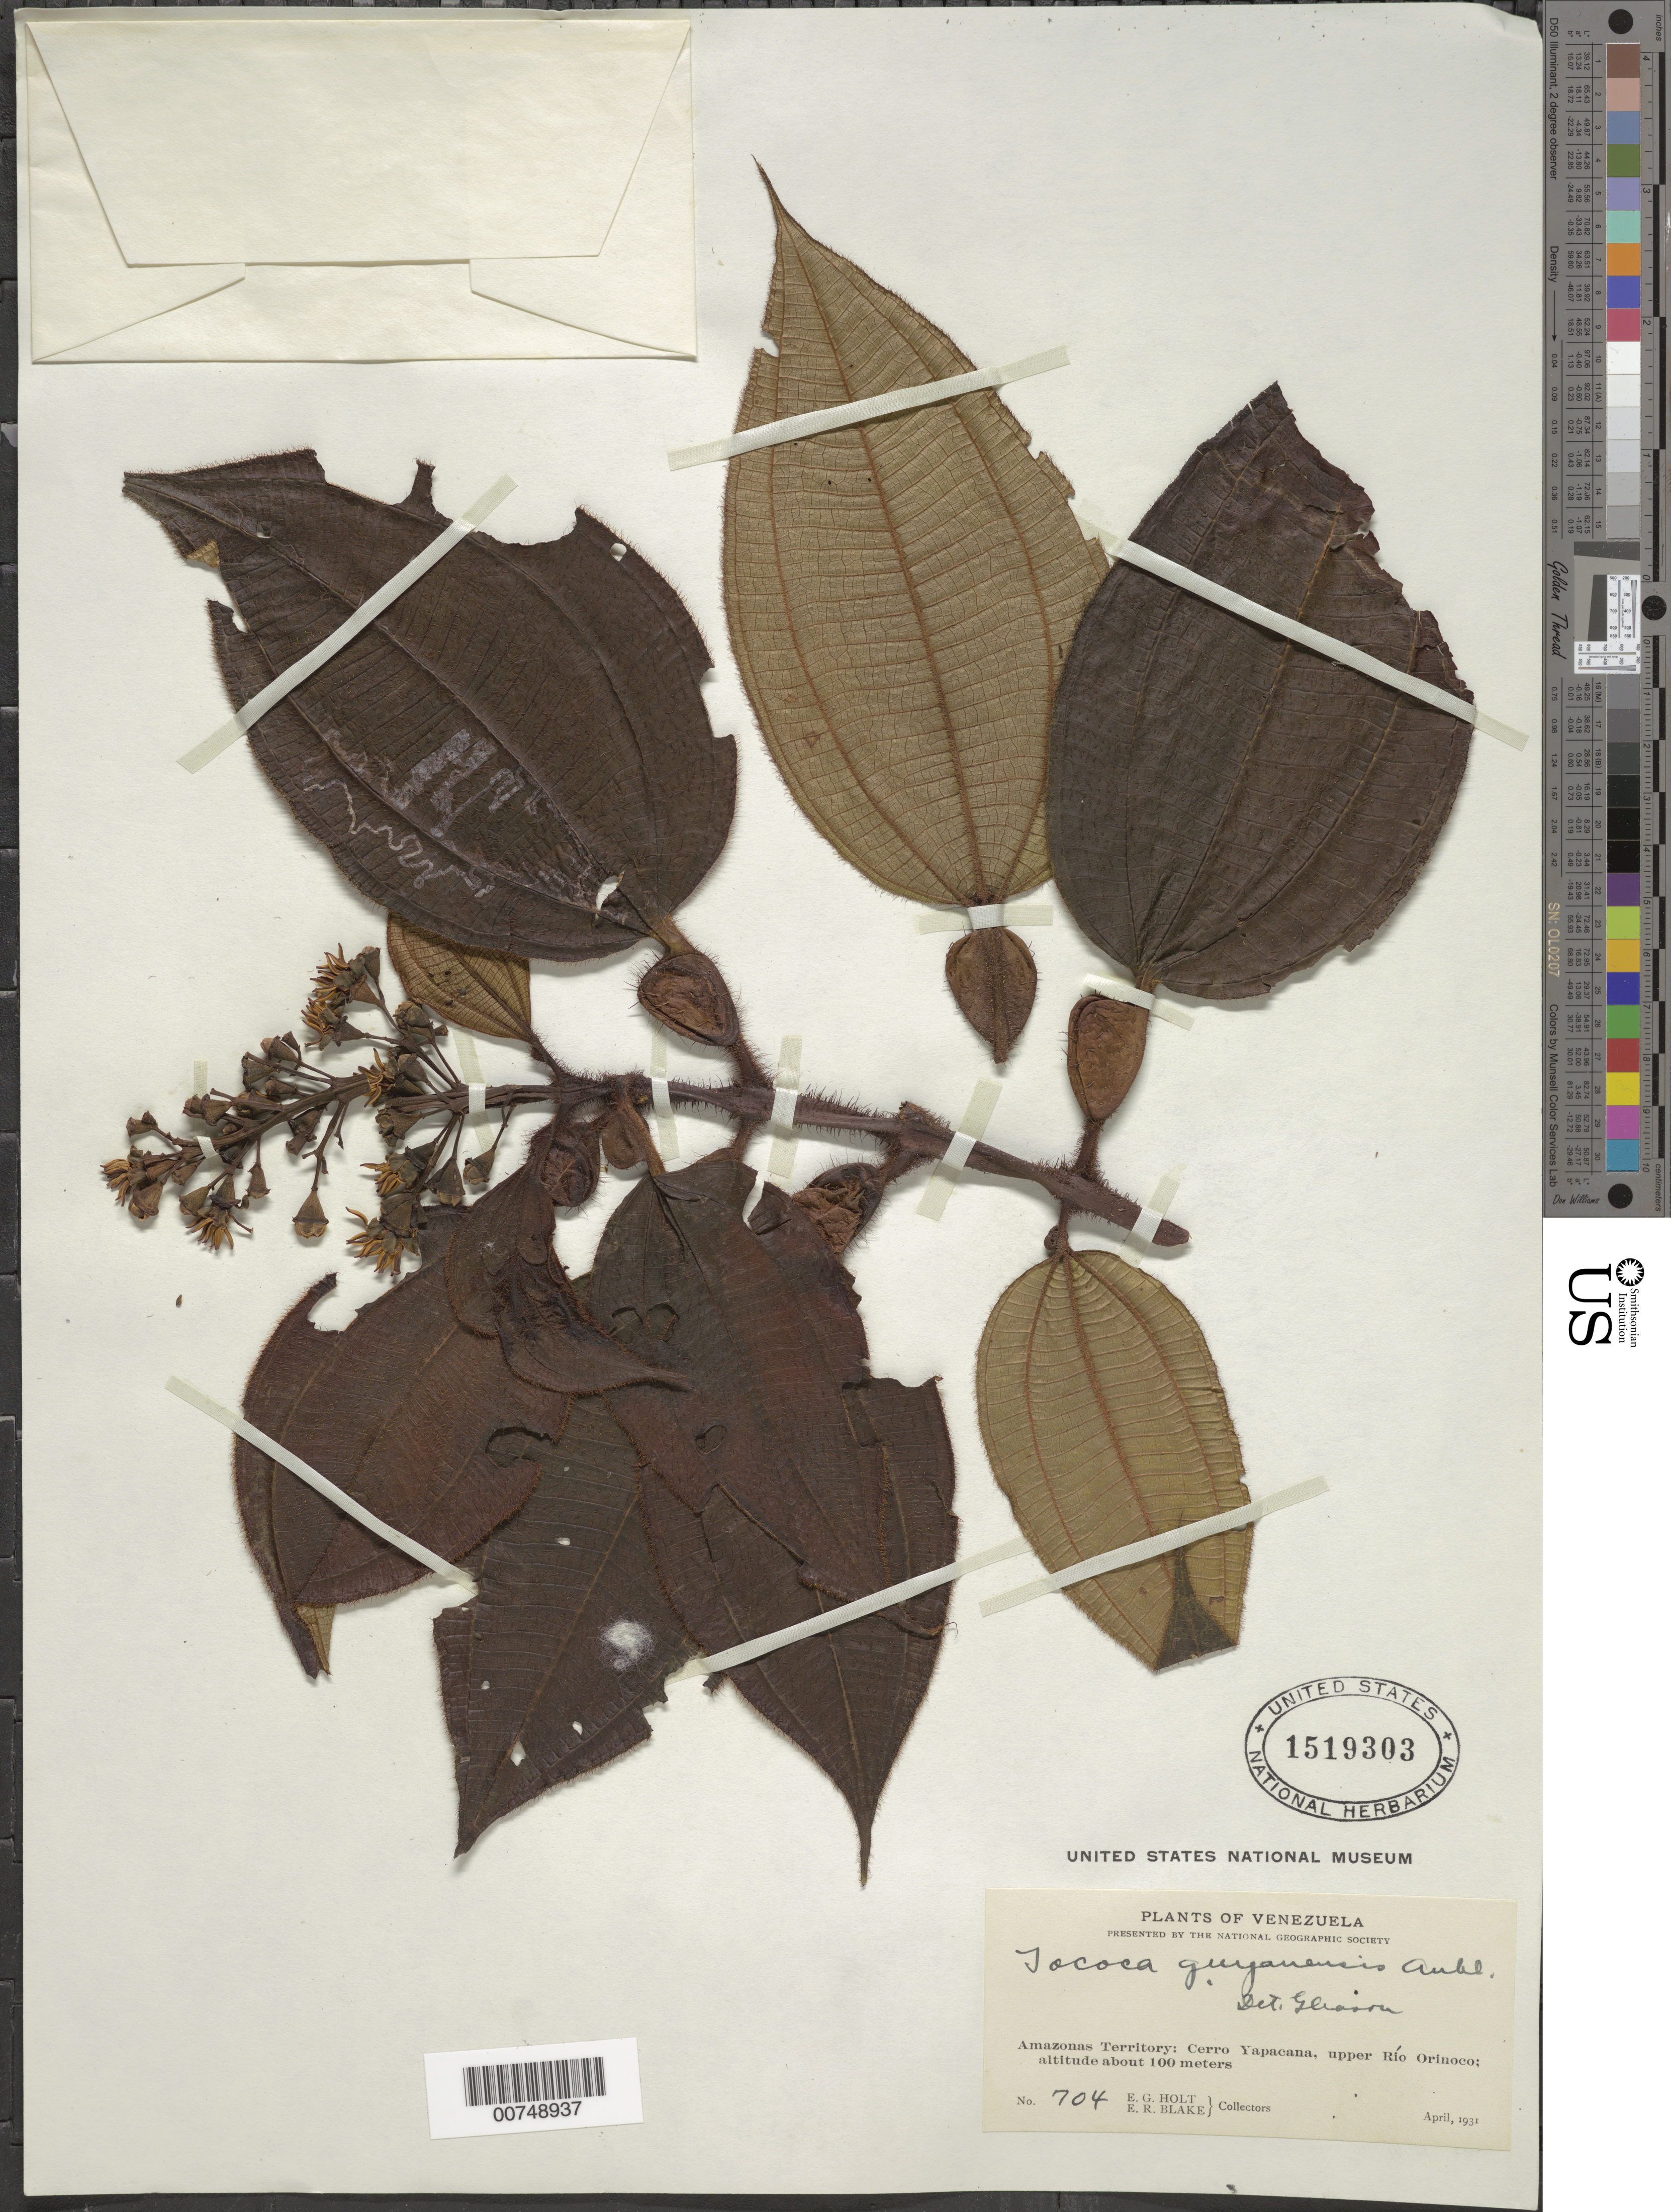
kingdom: Plantae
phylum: Tracheophyta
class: Magnoliopsida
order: Myrtales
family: Melastomataceae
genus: Tococa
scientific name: Tococa guianensis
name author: Aubl.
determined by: Gleason, H. A.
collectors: E. Holt & W. Gehriger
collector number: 704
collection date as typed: Apr-31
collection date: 1931-04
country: Venezuela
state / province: Amazonas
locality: Cerro Yapacána, upper Río Orinoco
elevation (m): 100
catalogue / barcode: US 1519303